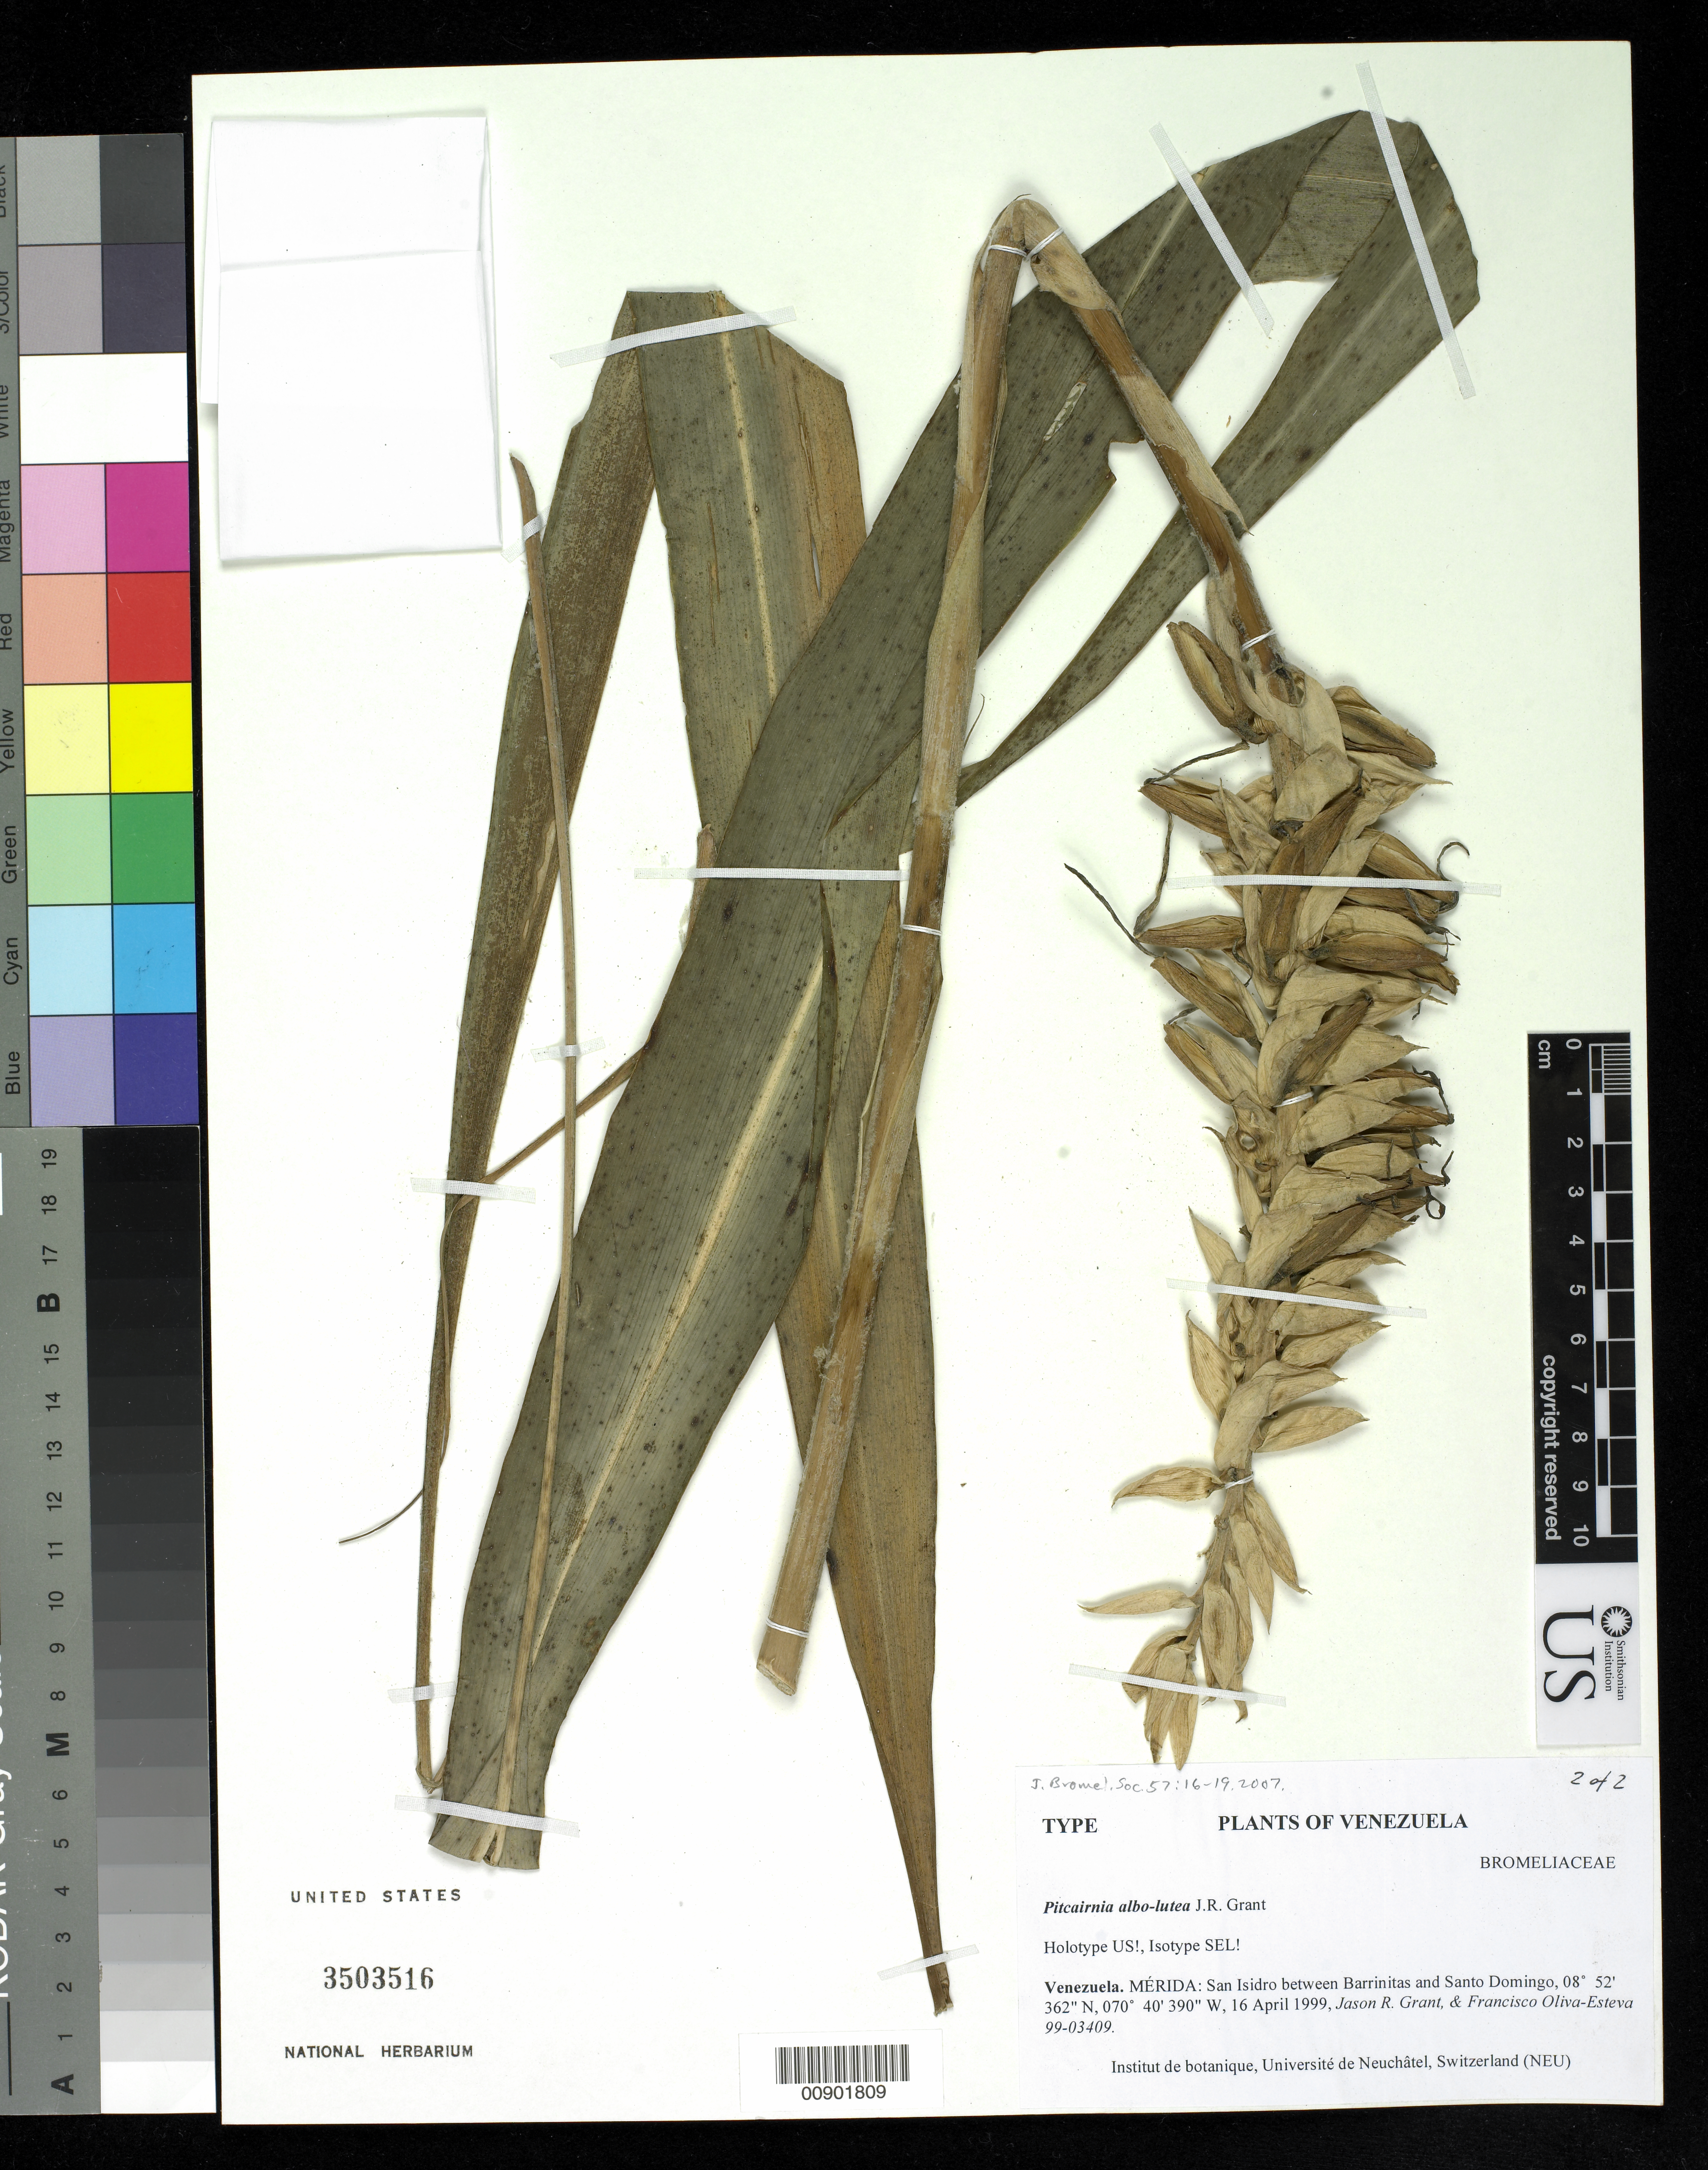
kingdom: Plantae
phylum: Tracheophyta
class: Liliopsida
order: Poales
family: Bromeliaceae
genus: Pitcairnia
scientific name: Pitcairnia albo-lutea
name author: J.R. Grant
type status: Holotype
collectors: J. R. Grant & F. Oliva-Esteva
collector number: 99-03409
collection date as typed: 16 Apr 1999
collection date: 1999-04-16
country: Venezuela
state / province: Mérida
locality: Mérida: San Isidro between Barrinitas and Santo Domingo.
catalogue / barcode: US 3503516